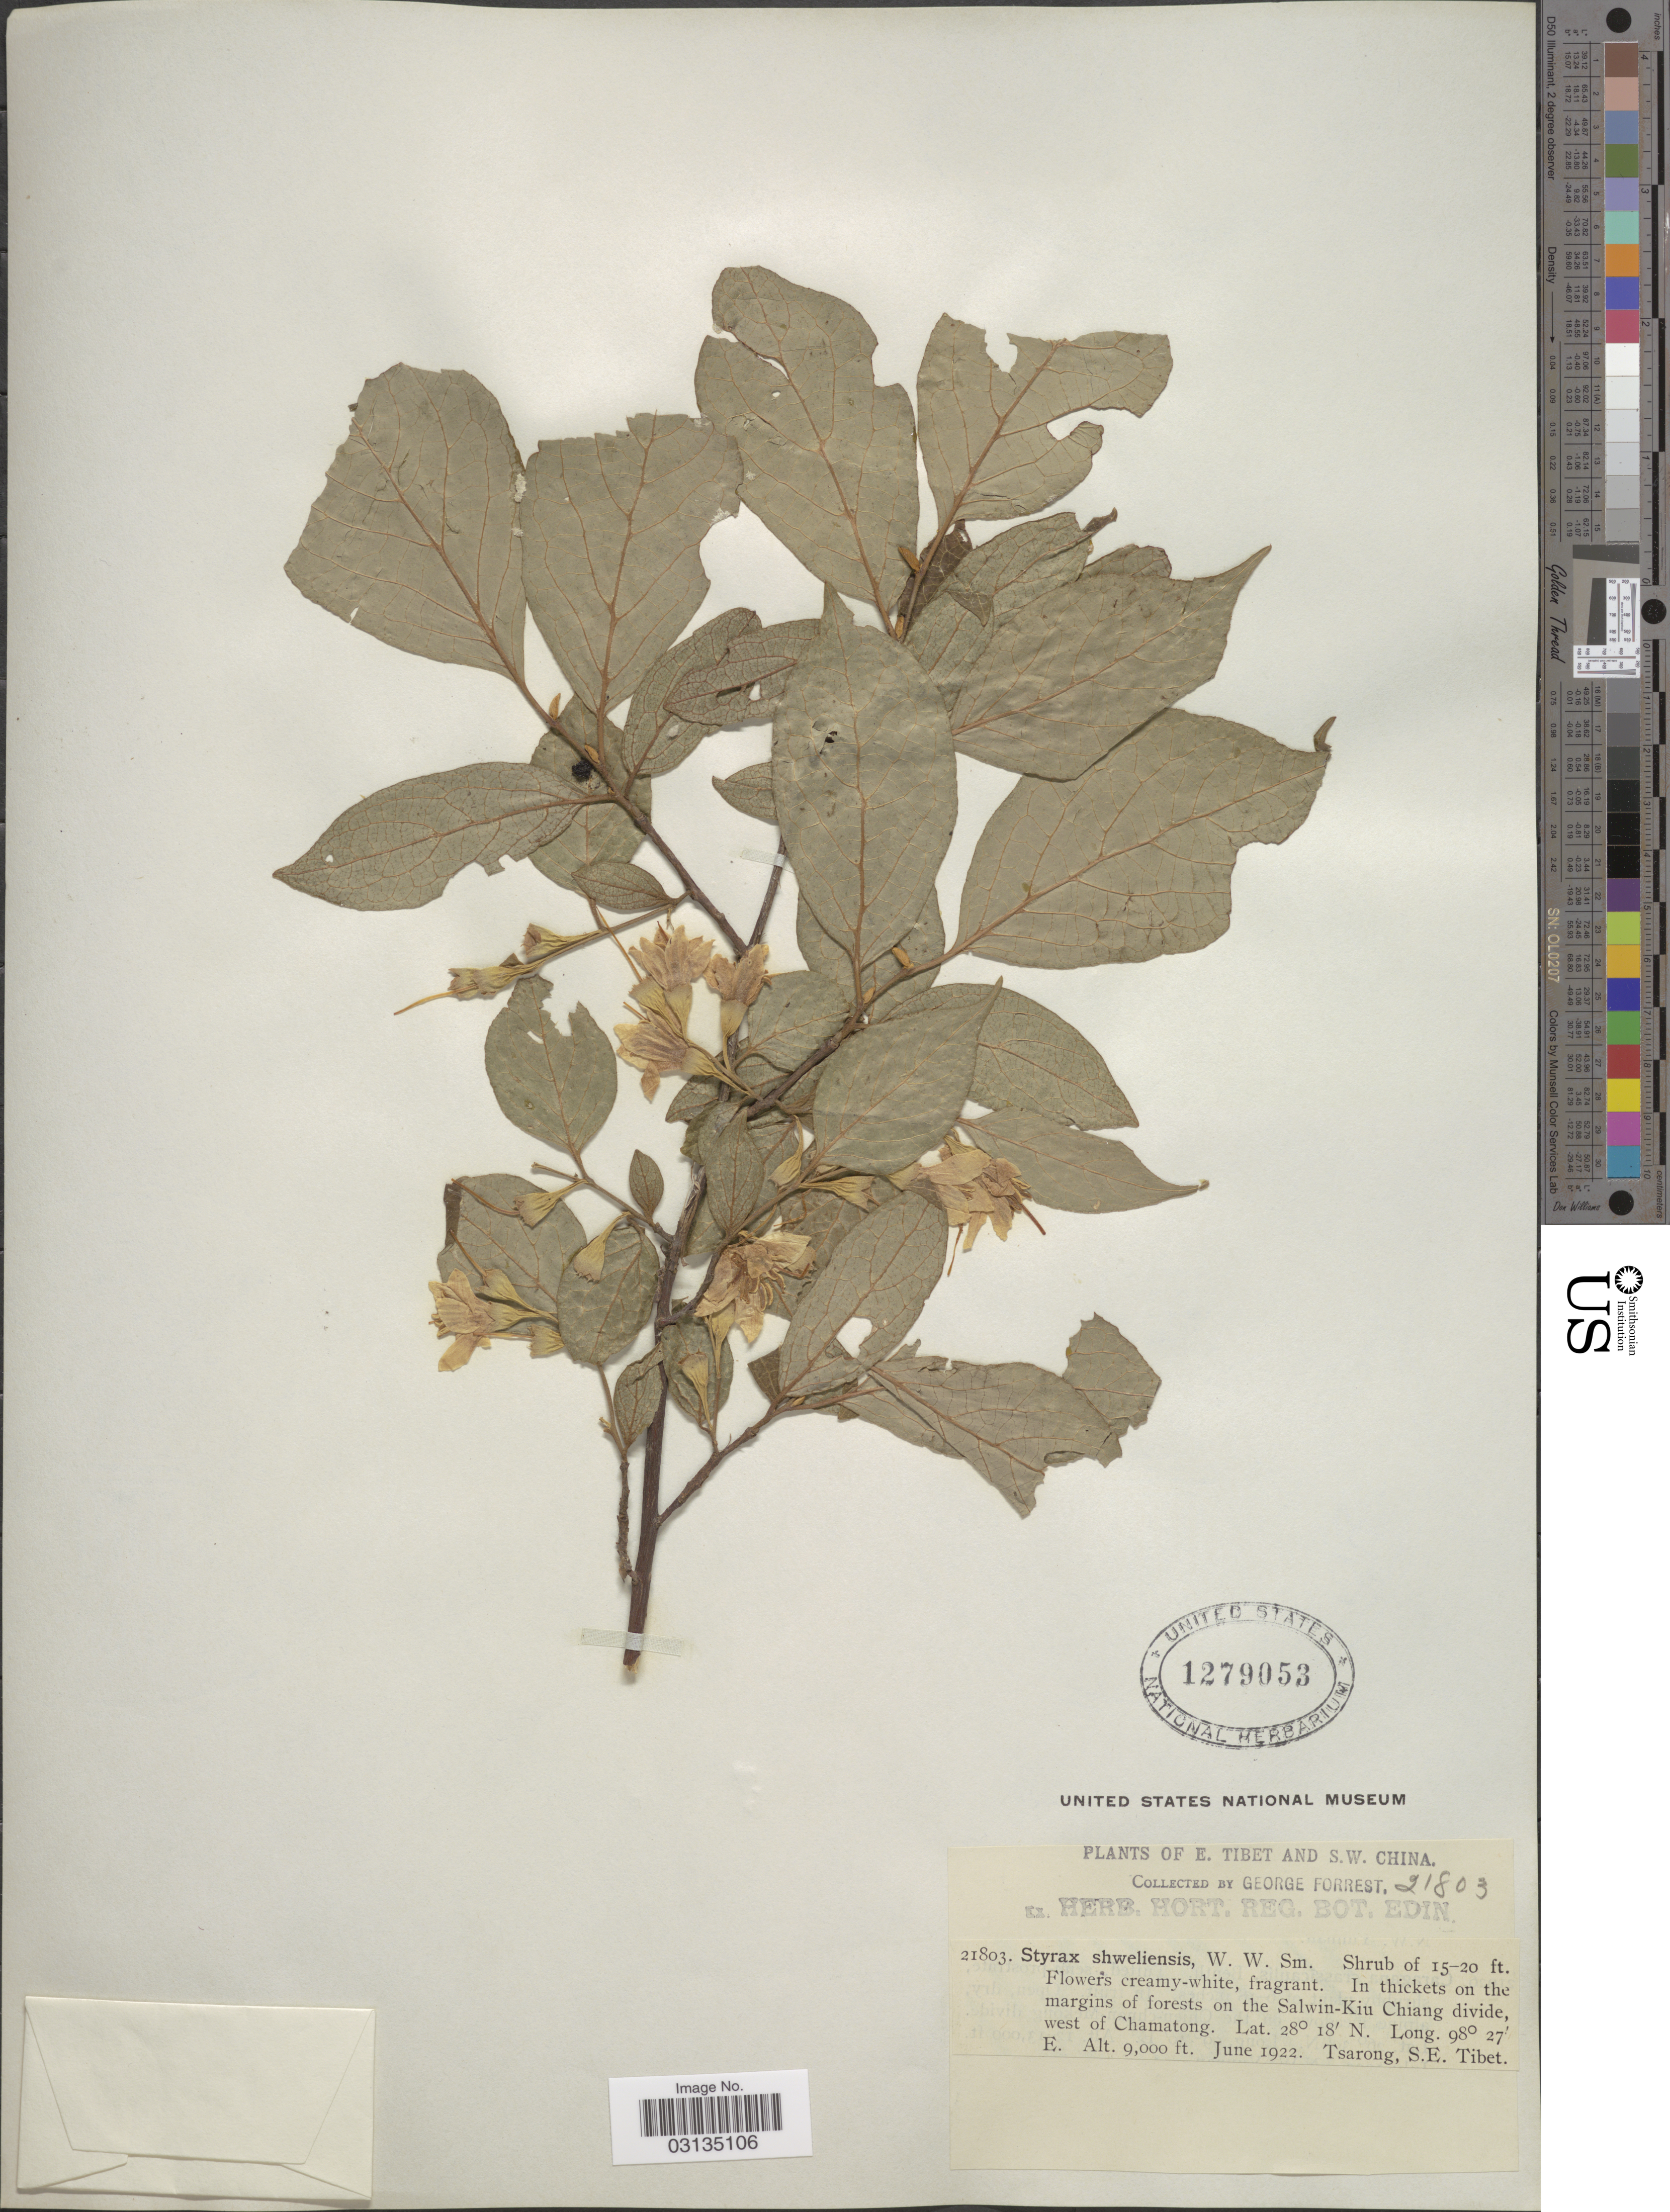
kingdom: Plantae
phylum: Tracheophyta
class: Magnoliopsida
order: Ericales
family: Styracaceae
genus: Styrax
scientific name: Styrax shweliensis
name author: W.W. Sm.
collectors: G. Forrest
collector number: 21803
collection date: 1922-06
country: China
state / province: Xizang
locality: E. Tibet and S.W. China, In thickets on the margins of forests on the Salwin-Kiu Chiang divide, west of Chamatong, Tsarong, S.E. Tibet.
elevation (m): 2743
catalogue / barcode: US 1279053